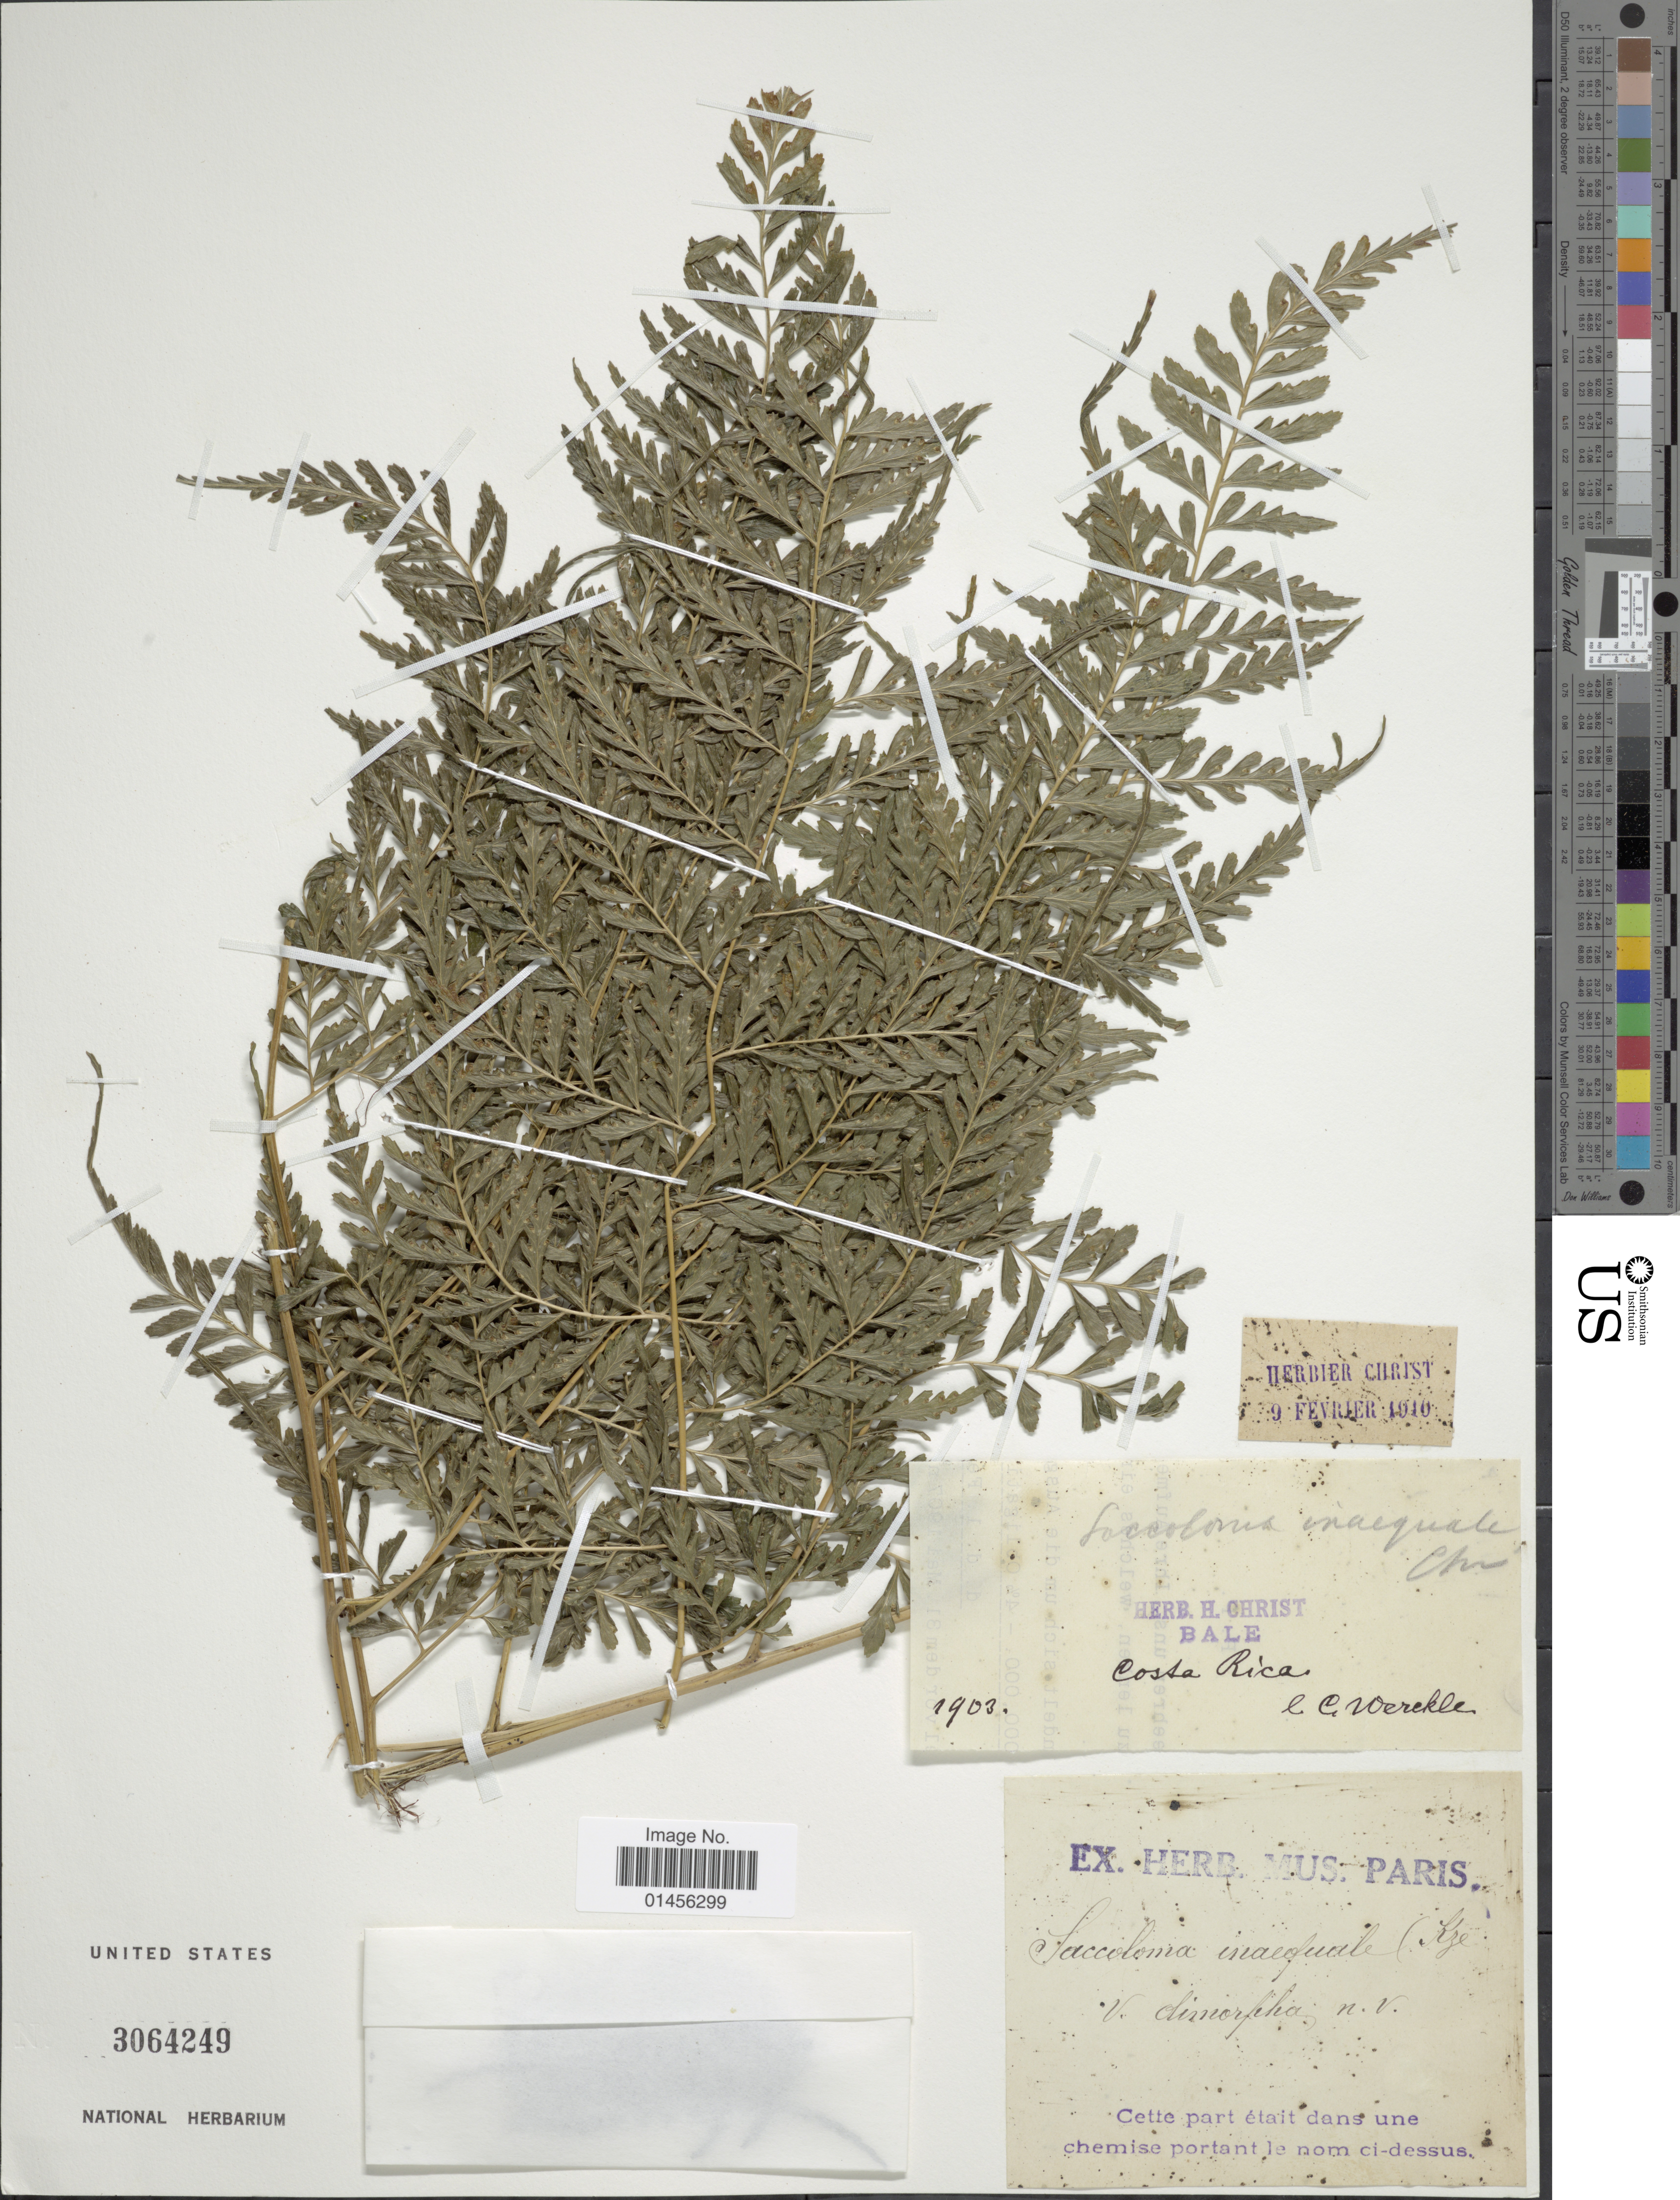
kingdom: Plantae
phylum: Tracheophyta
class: Polypodiopsida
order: Polypodiales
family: Saccolomataceae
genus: Saccoloma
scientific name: Saccoloma inaequale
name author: (Kunze) Mett.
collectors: C. C Wercklé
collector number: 1903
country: Costa Rica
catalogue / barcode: US 3064249